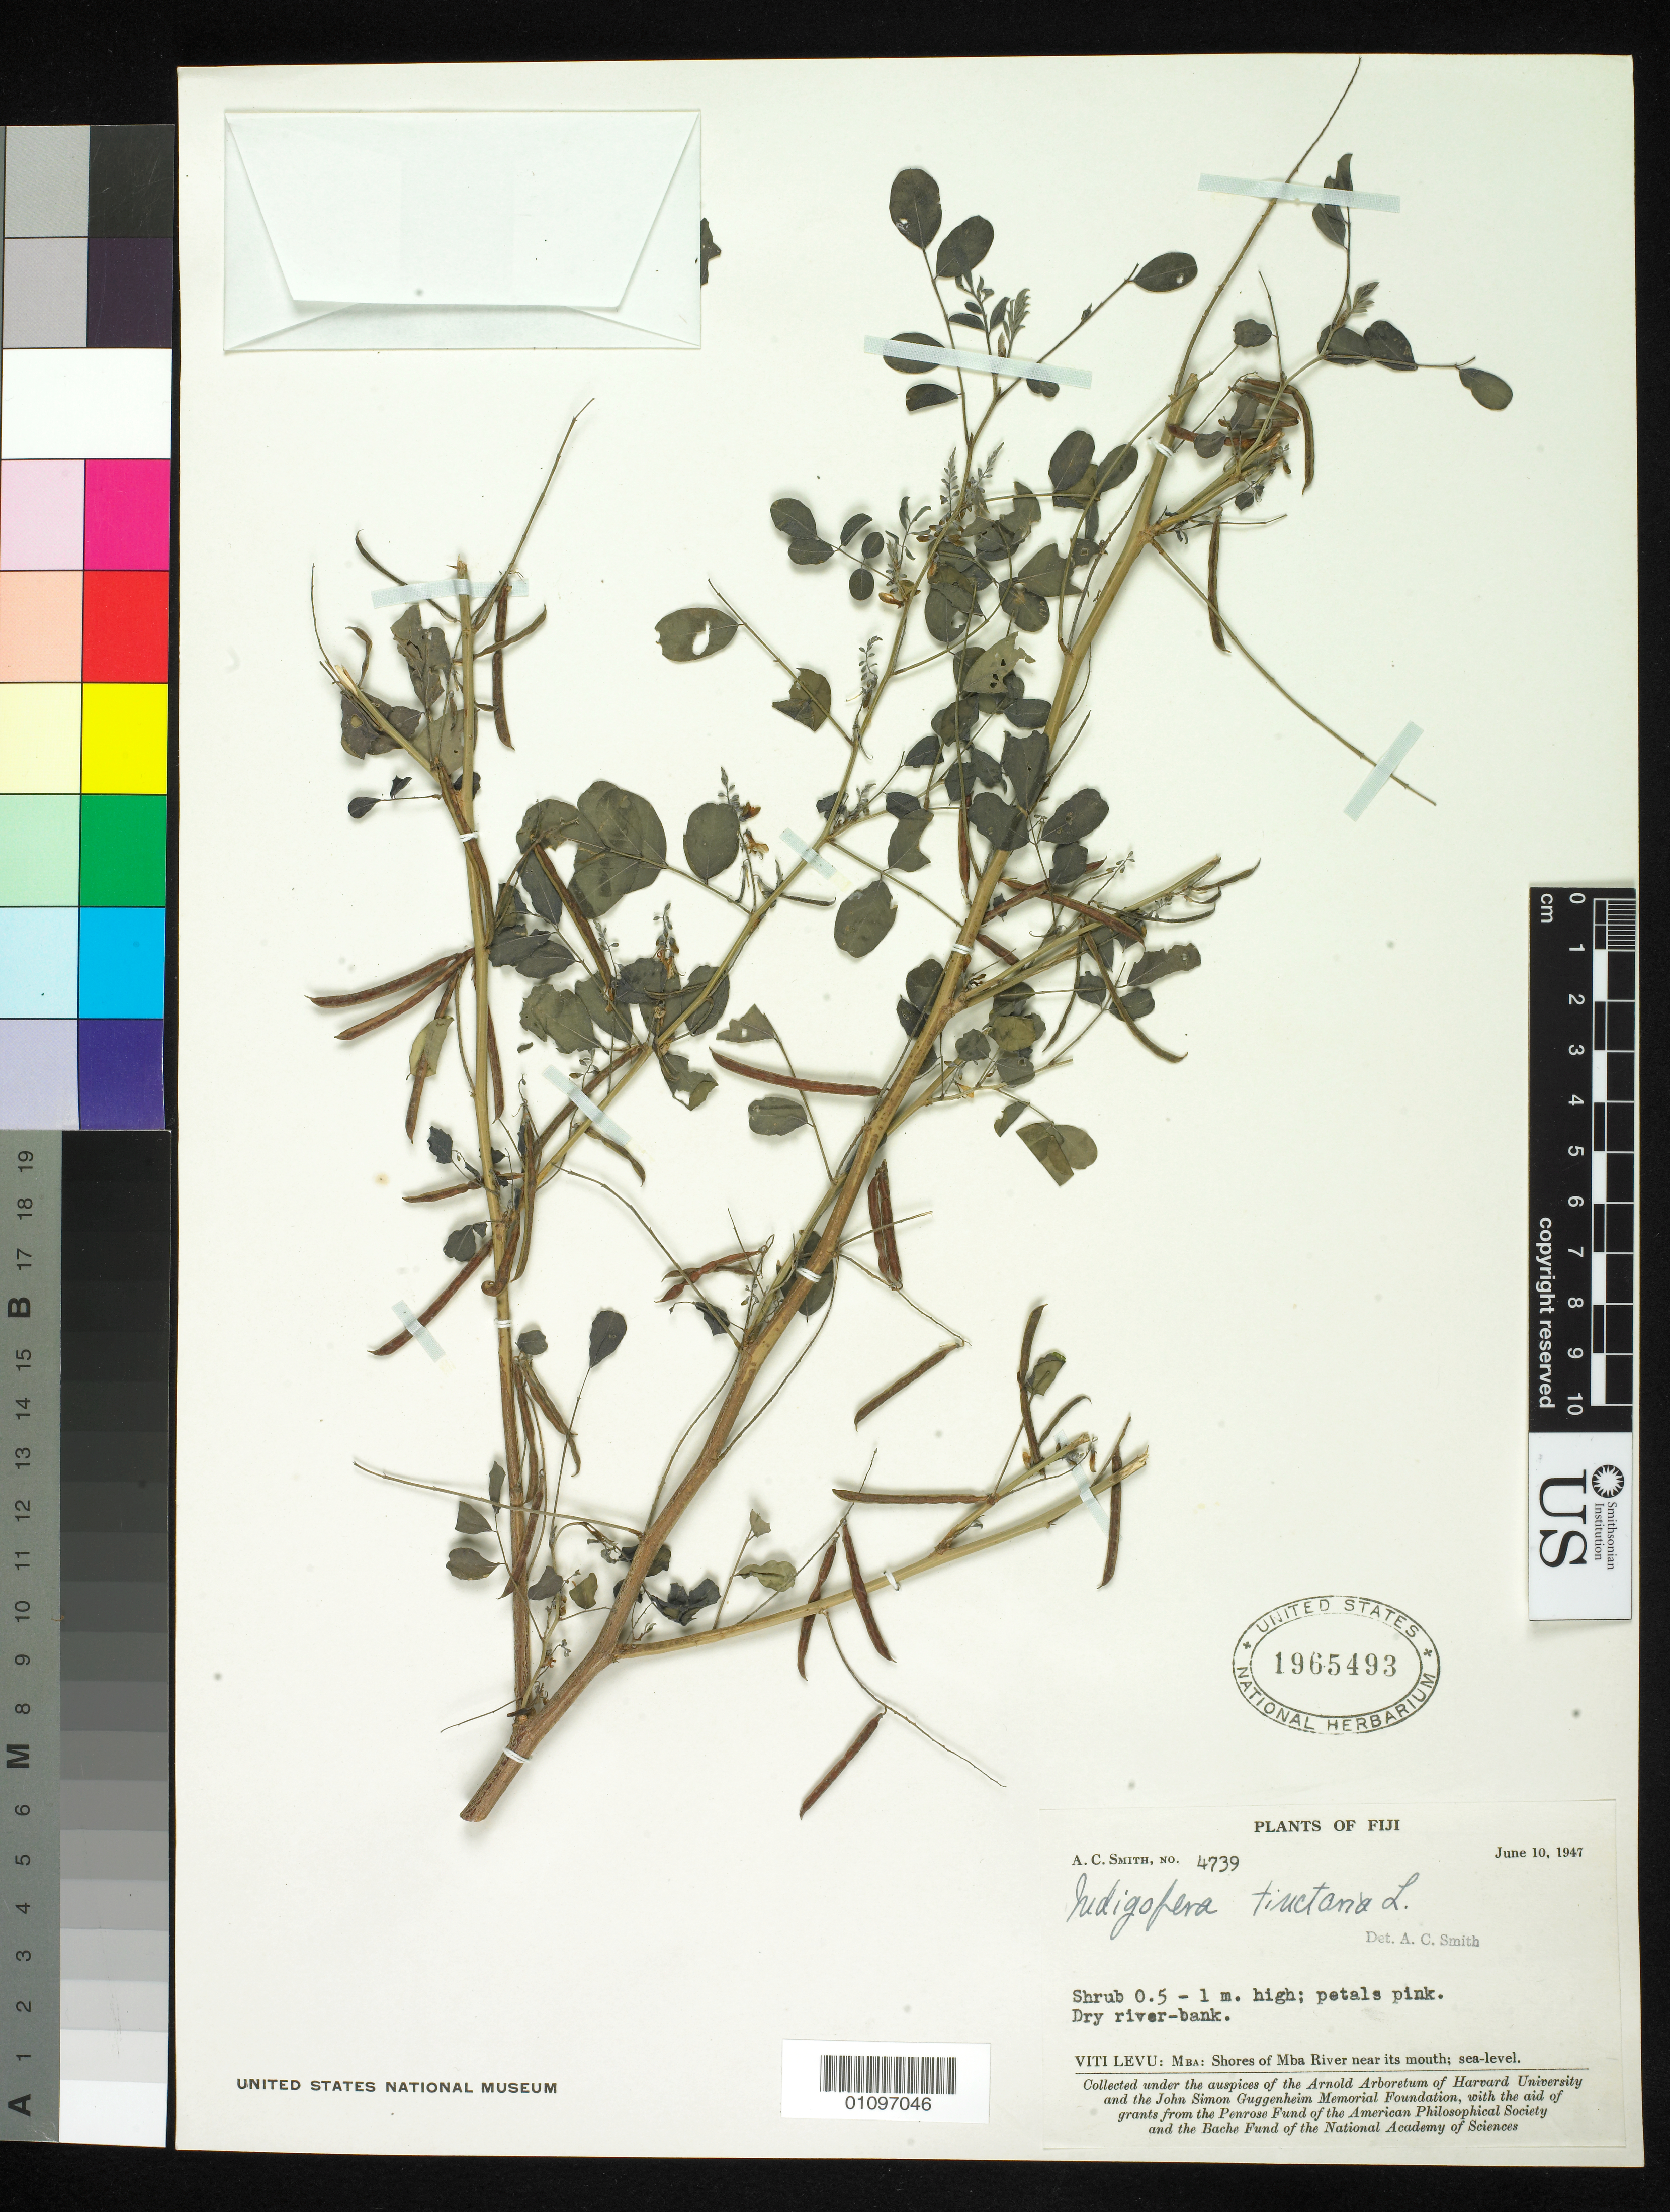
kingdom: Plantae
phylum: Tracheophyta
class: Magnoliopsida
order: Fabales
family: Fabaceae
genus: Indigofera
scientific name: Indigofera tinctoria sensu Naves non L.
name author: Naves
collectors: A. C. Smith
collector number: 4739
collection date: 1947-06-10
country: Fiji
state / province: Mba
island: Viti Levu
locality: Shores of Mba River near its mouth.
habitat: Shores of river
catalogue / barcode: US 1965493